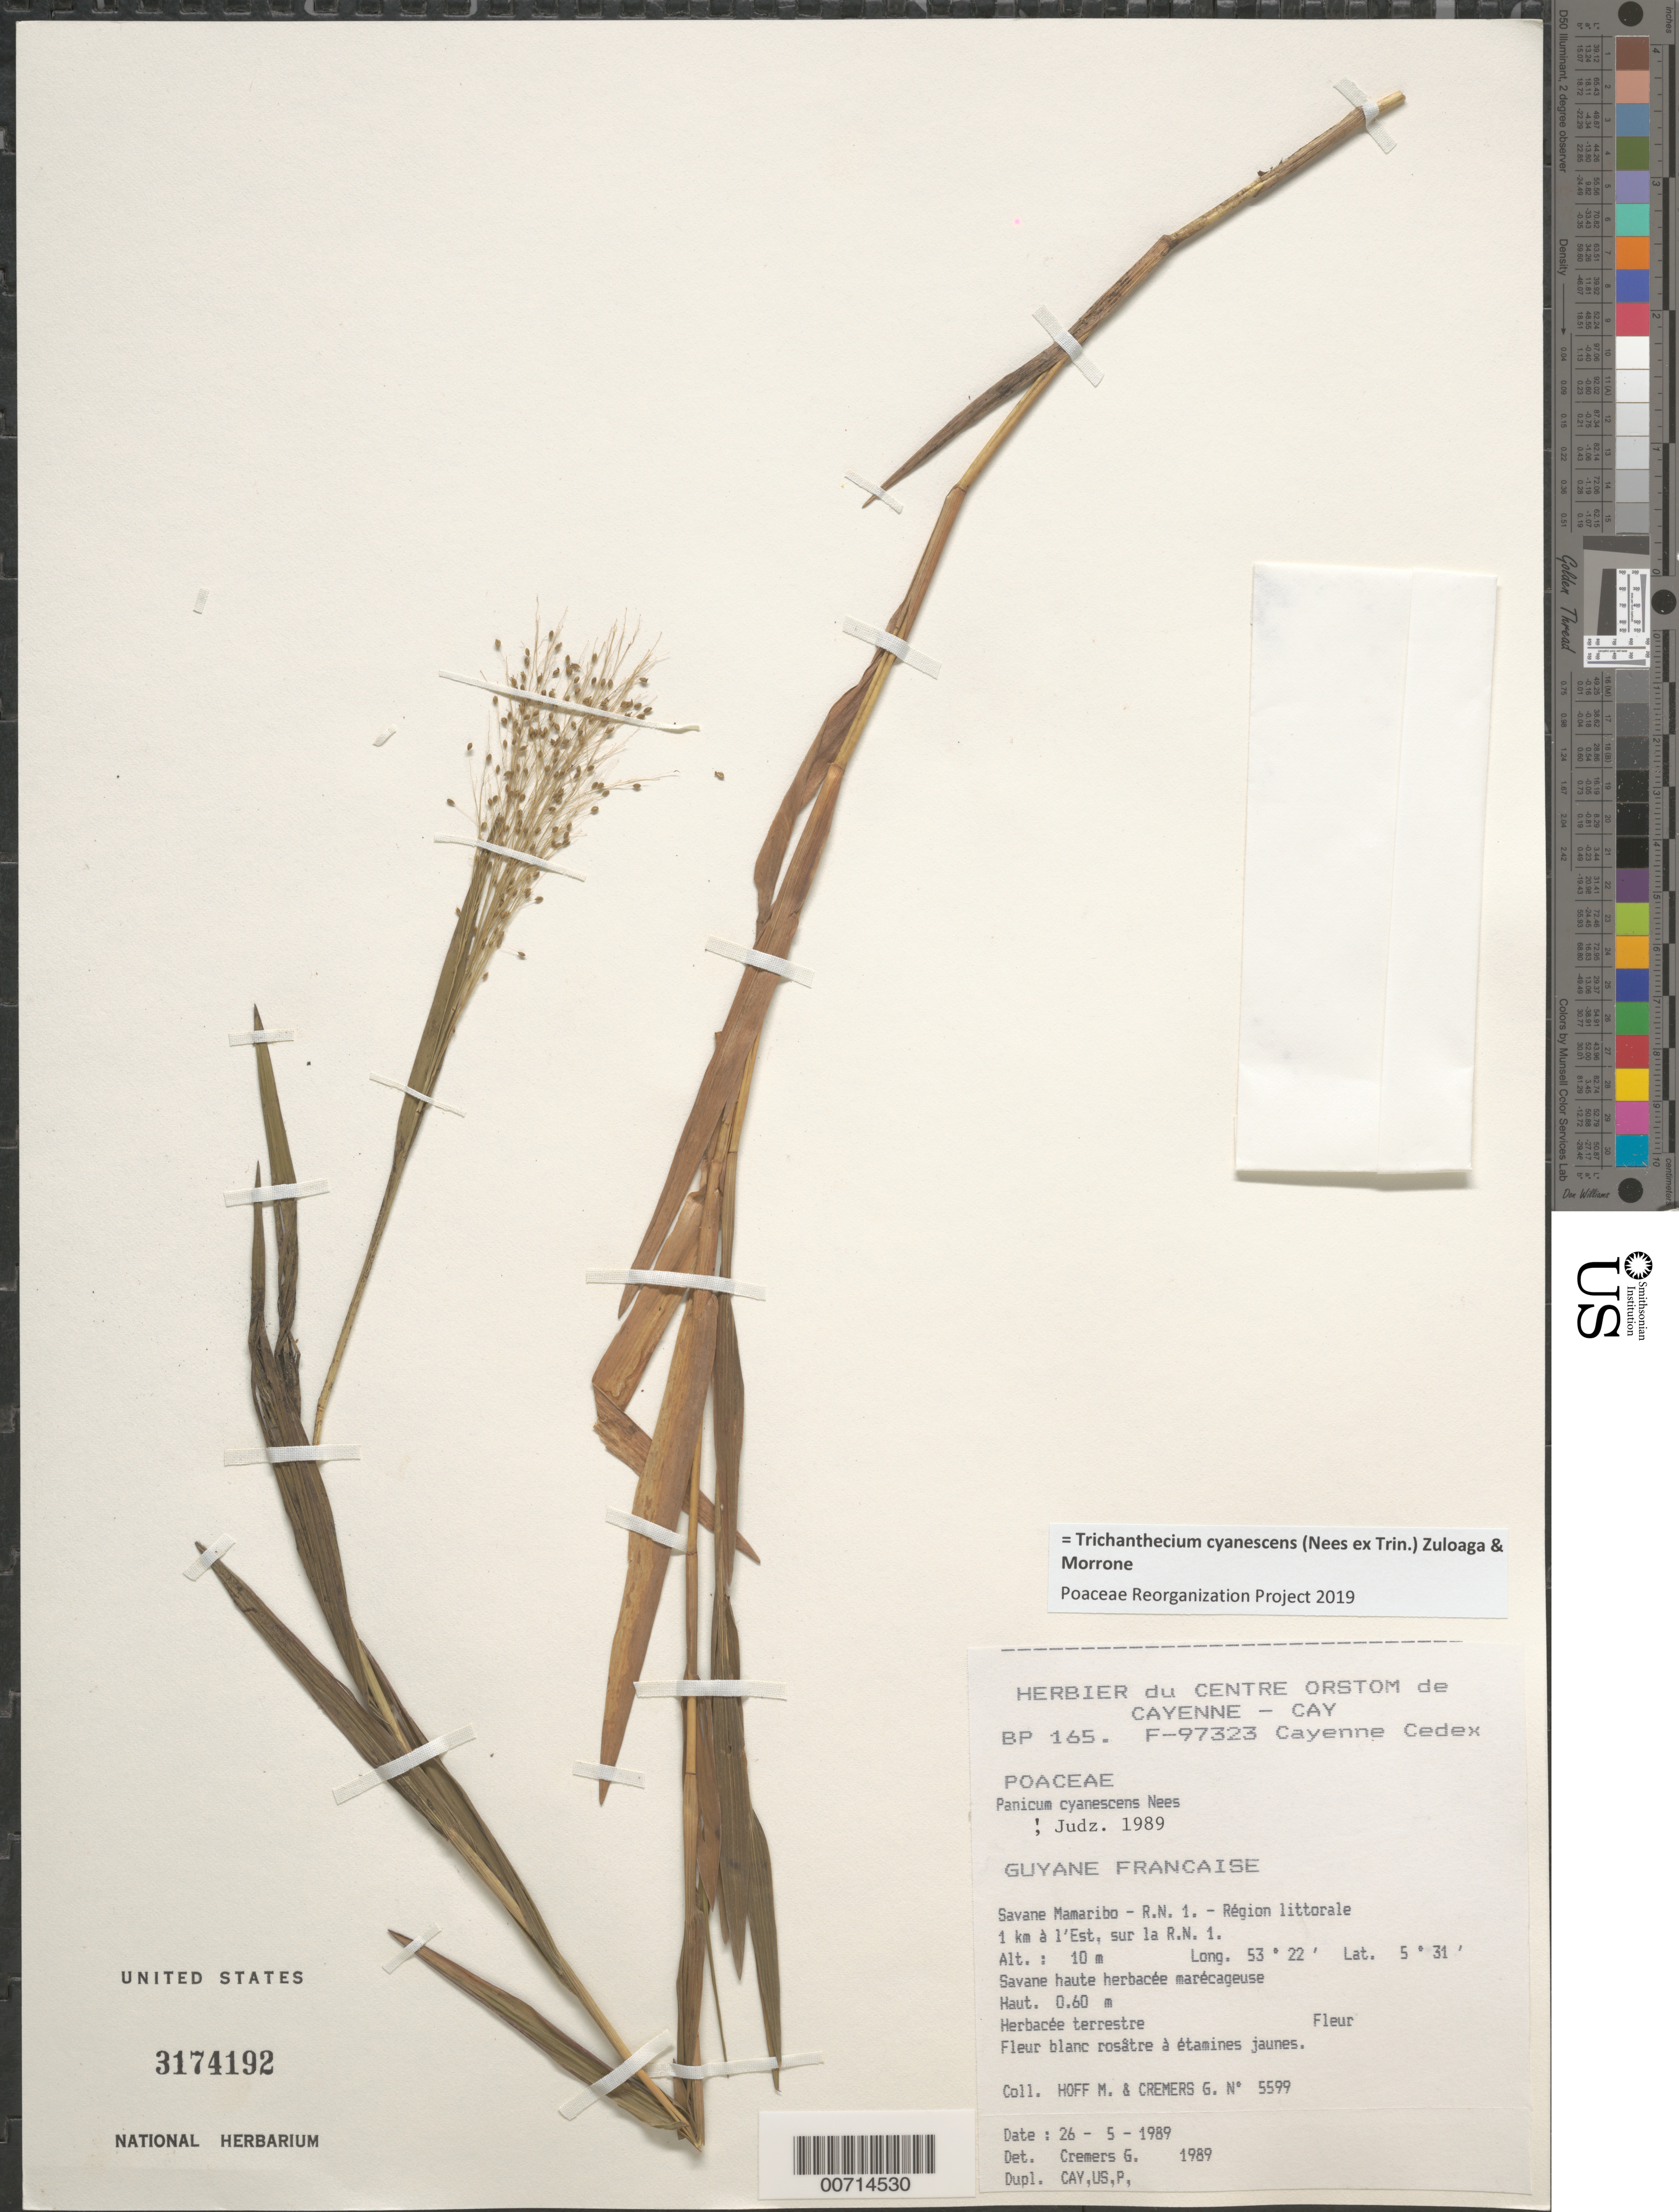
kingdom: Plantae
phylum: Tracheophyta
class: Liliopsida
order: Poales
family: Poaceae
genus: Trichanthecium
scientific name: Trichanthecium cyanescens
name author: (Nees ex Trin.) Zuloaga & Morrone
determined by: Poaceae Reorganization Project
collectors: M. Hoff & G. Cremers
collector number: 5599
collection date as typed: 26-May-89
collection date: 1989-05-26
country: French Guiana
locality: Savane Mamaribo, R.N. 1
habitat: High herbaceous marshy savanna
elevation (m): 10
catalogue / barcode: US 3174192